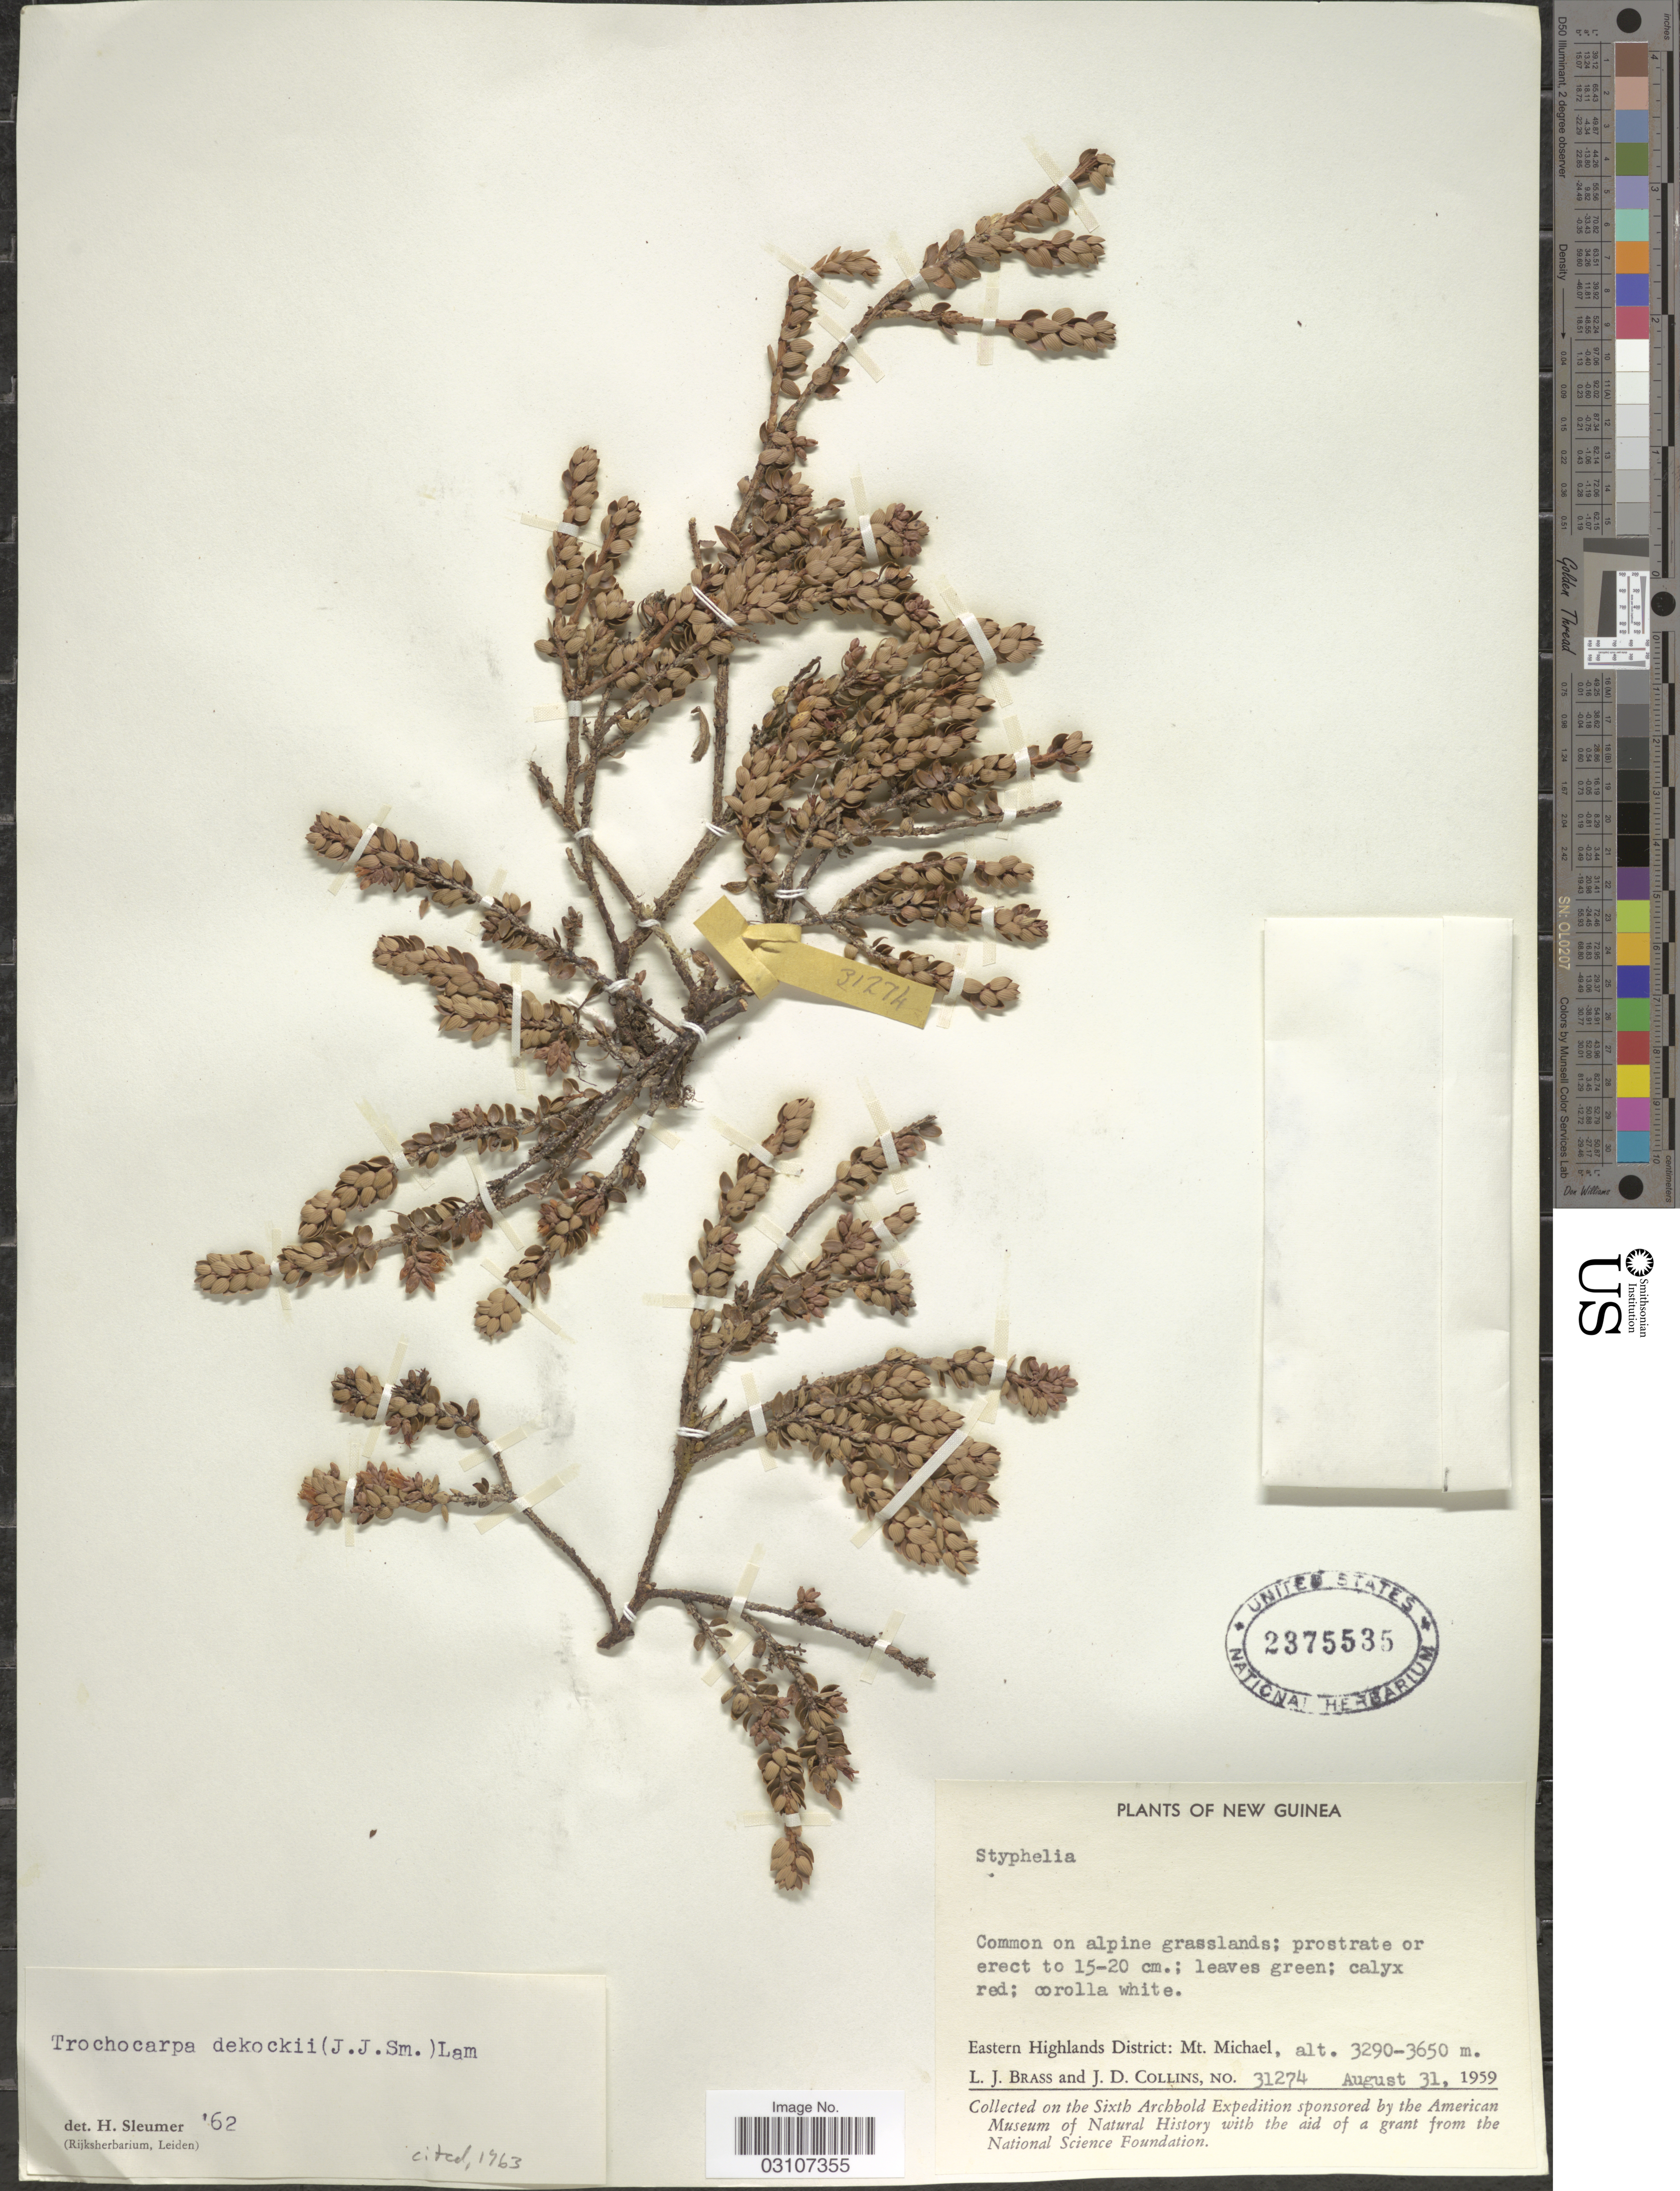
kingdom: Plantae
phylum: Tracheophyta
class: Magnoliopsida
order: Ericales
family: Ericaceae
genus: Trochocarpa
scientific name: Trochocarpa dekockii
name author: (J.J. Sm.) H.J. Lam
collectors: L. J. Brass & J. Collins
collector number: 31274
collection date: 1959-08-31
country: Papua New Guinea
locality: New Guinea. Eastern Highlands District: Mt. Michael.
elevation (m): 3290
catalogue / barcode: US 2375535